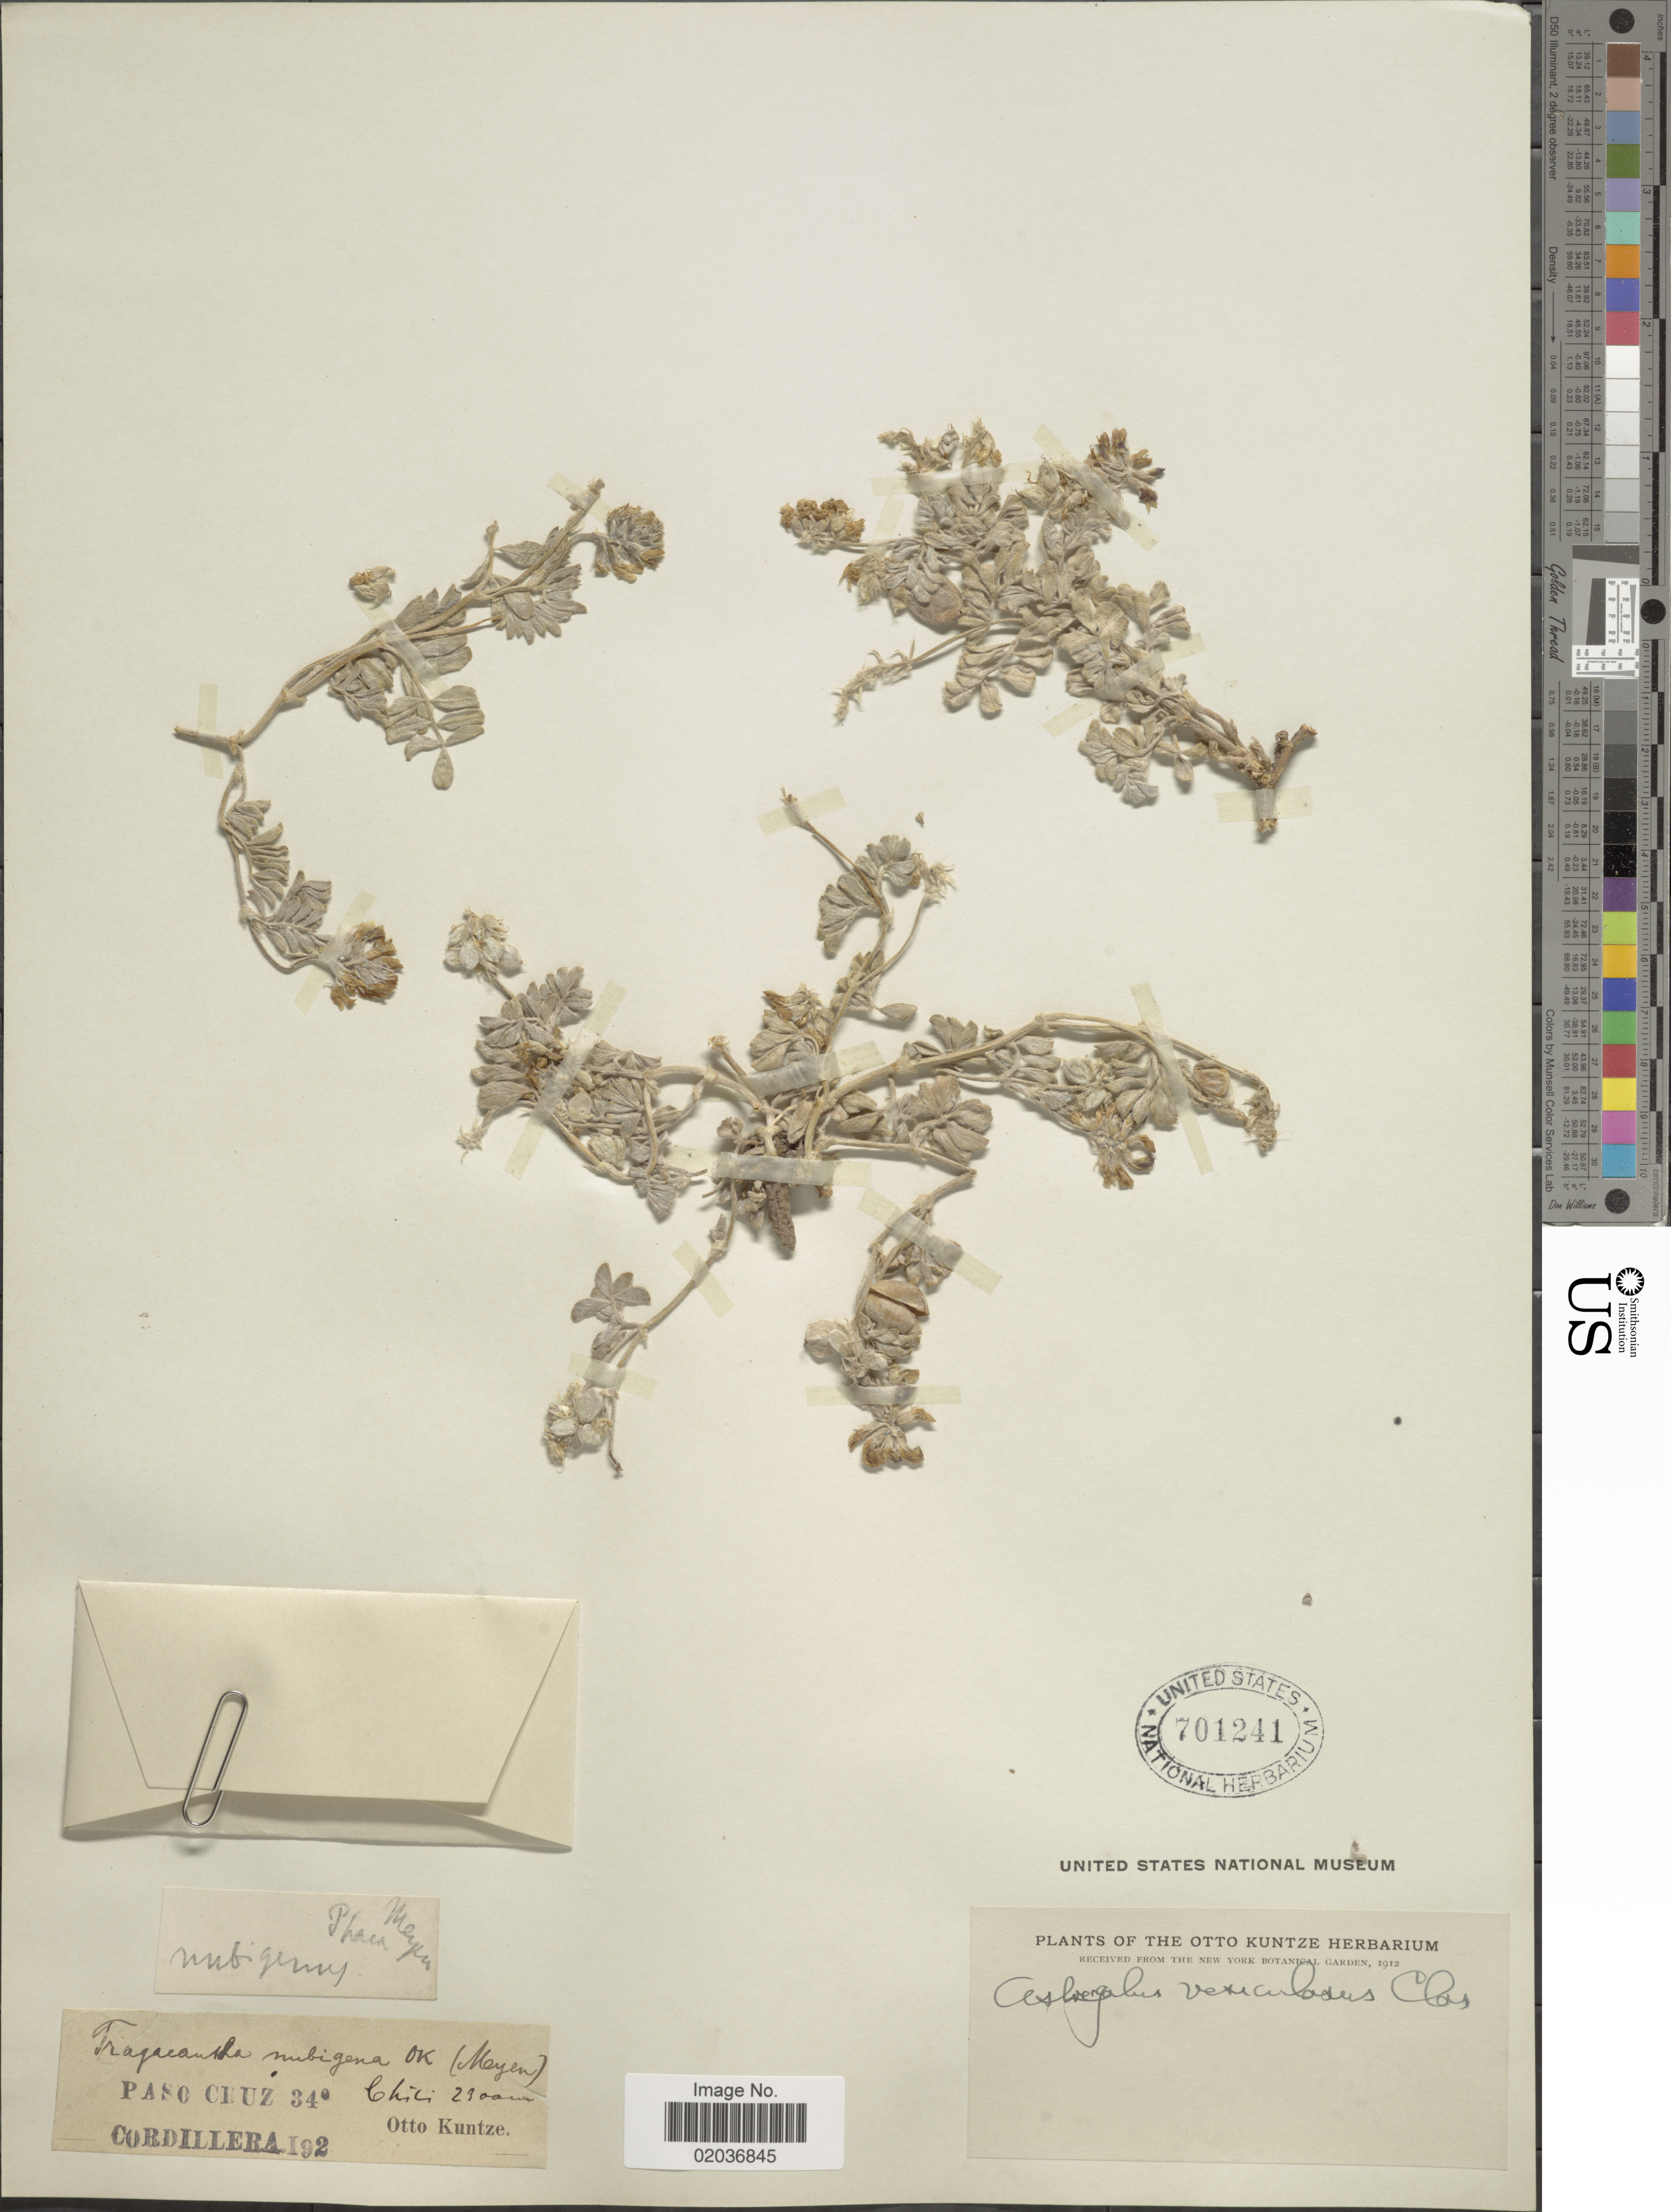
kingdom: Plantae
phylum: Tracheophyta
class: Magnoliopsida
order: Fabales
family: Fabaceae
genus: Astragalus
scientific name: Astragalus vesiculosus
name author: Clos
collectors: C.E.O. Kuntze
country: Costa Rica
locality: Paso Cruz, Cordillera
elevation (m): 2300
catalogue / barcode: US 701241